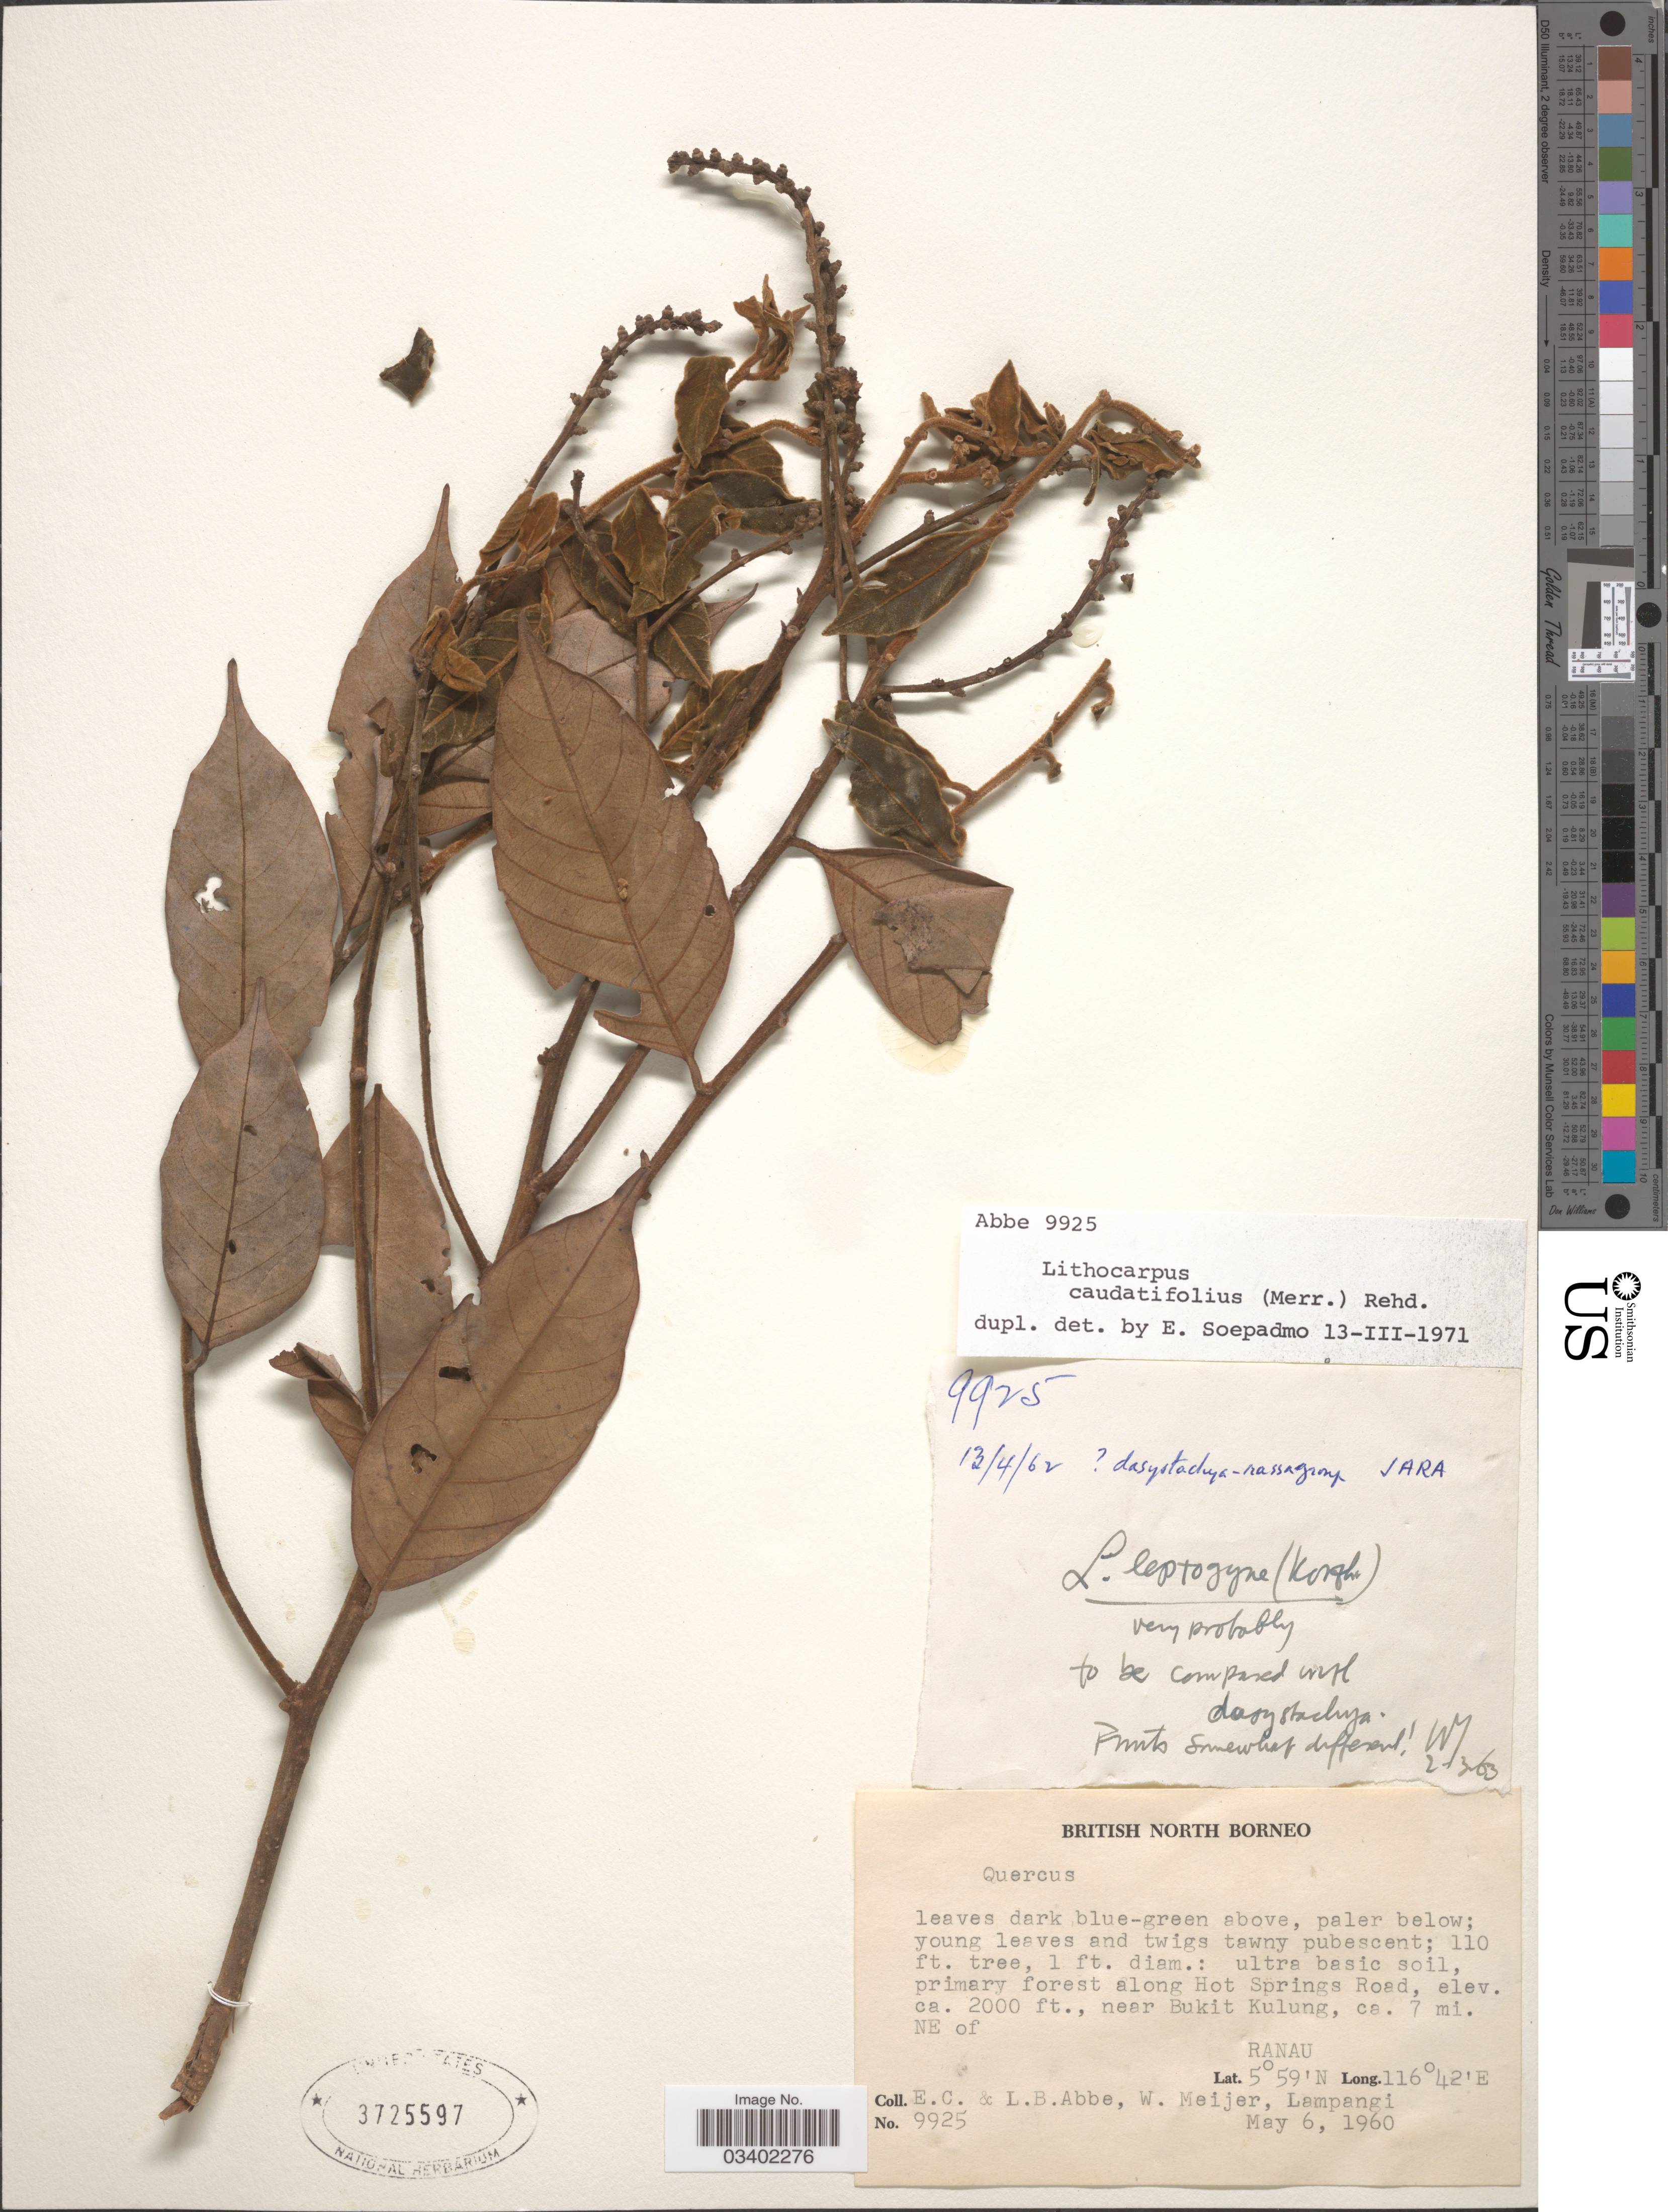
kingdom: Plantae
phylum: Tracheophyta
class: Magnoliopsida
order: Fagales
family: Fagaceae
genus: Lithocarpus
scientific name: Lithocarpus caudatifolius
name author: (Merr.) Rehder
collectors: E. C. Abbe, L. B. Abbe, W. Meijer & Lampangi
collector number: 9925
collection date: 1960-05-06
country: Malaysia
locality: British North Borneo, primary forest along Hot Springs Road, near Bukit Kulung, ca. 7 mi. NE of Ranau.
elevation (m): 610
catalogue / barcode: US 3725597